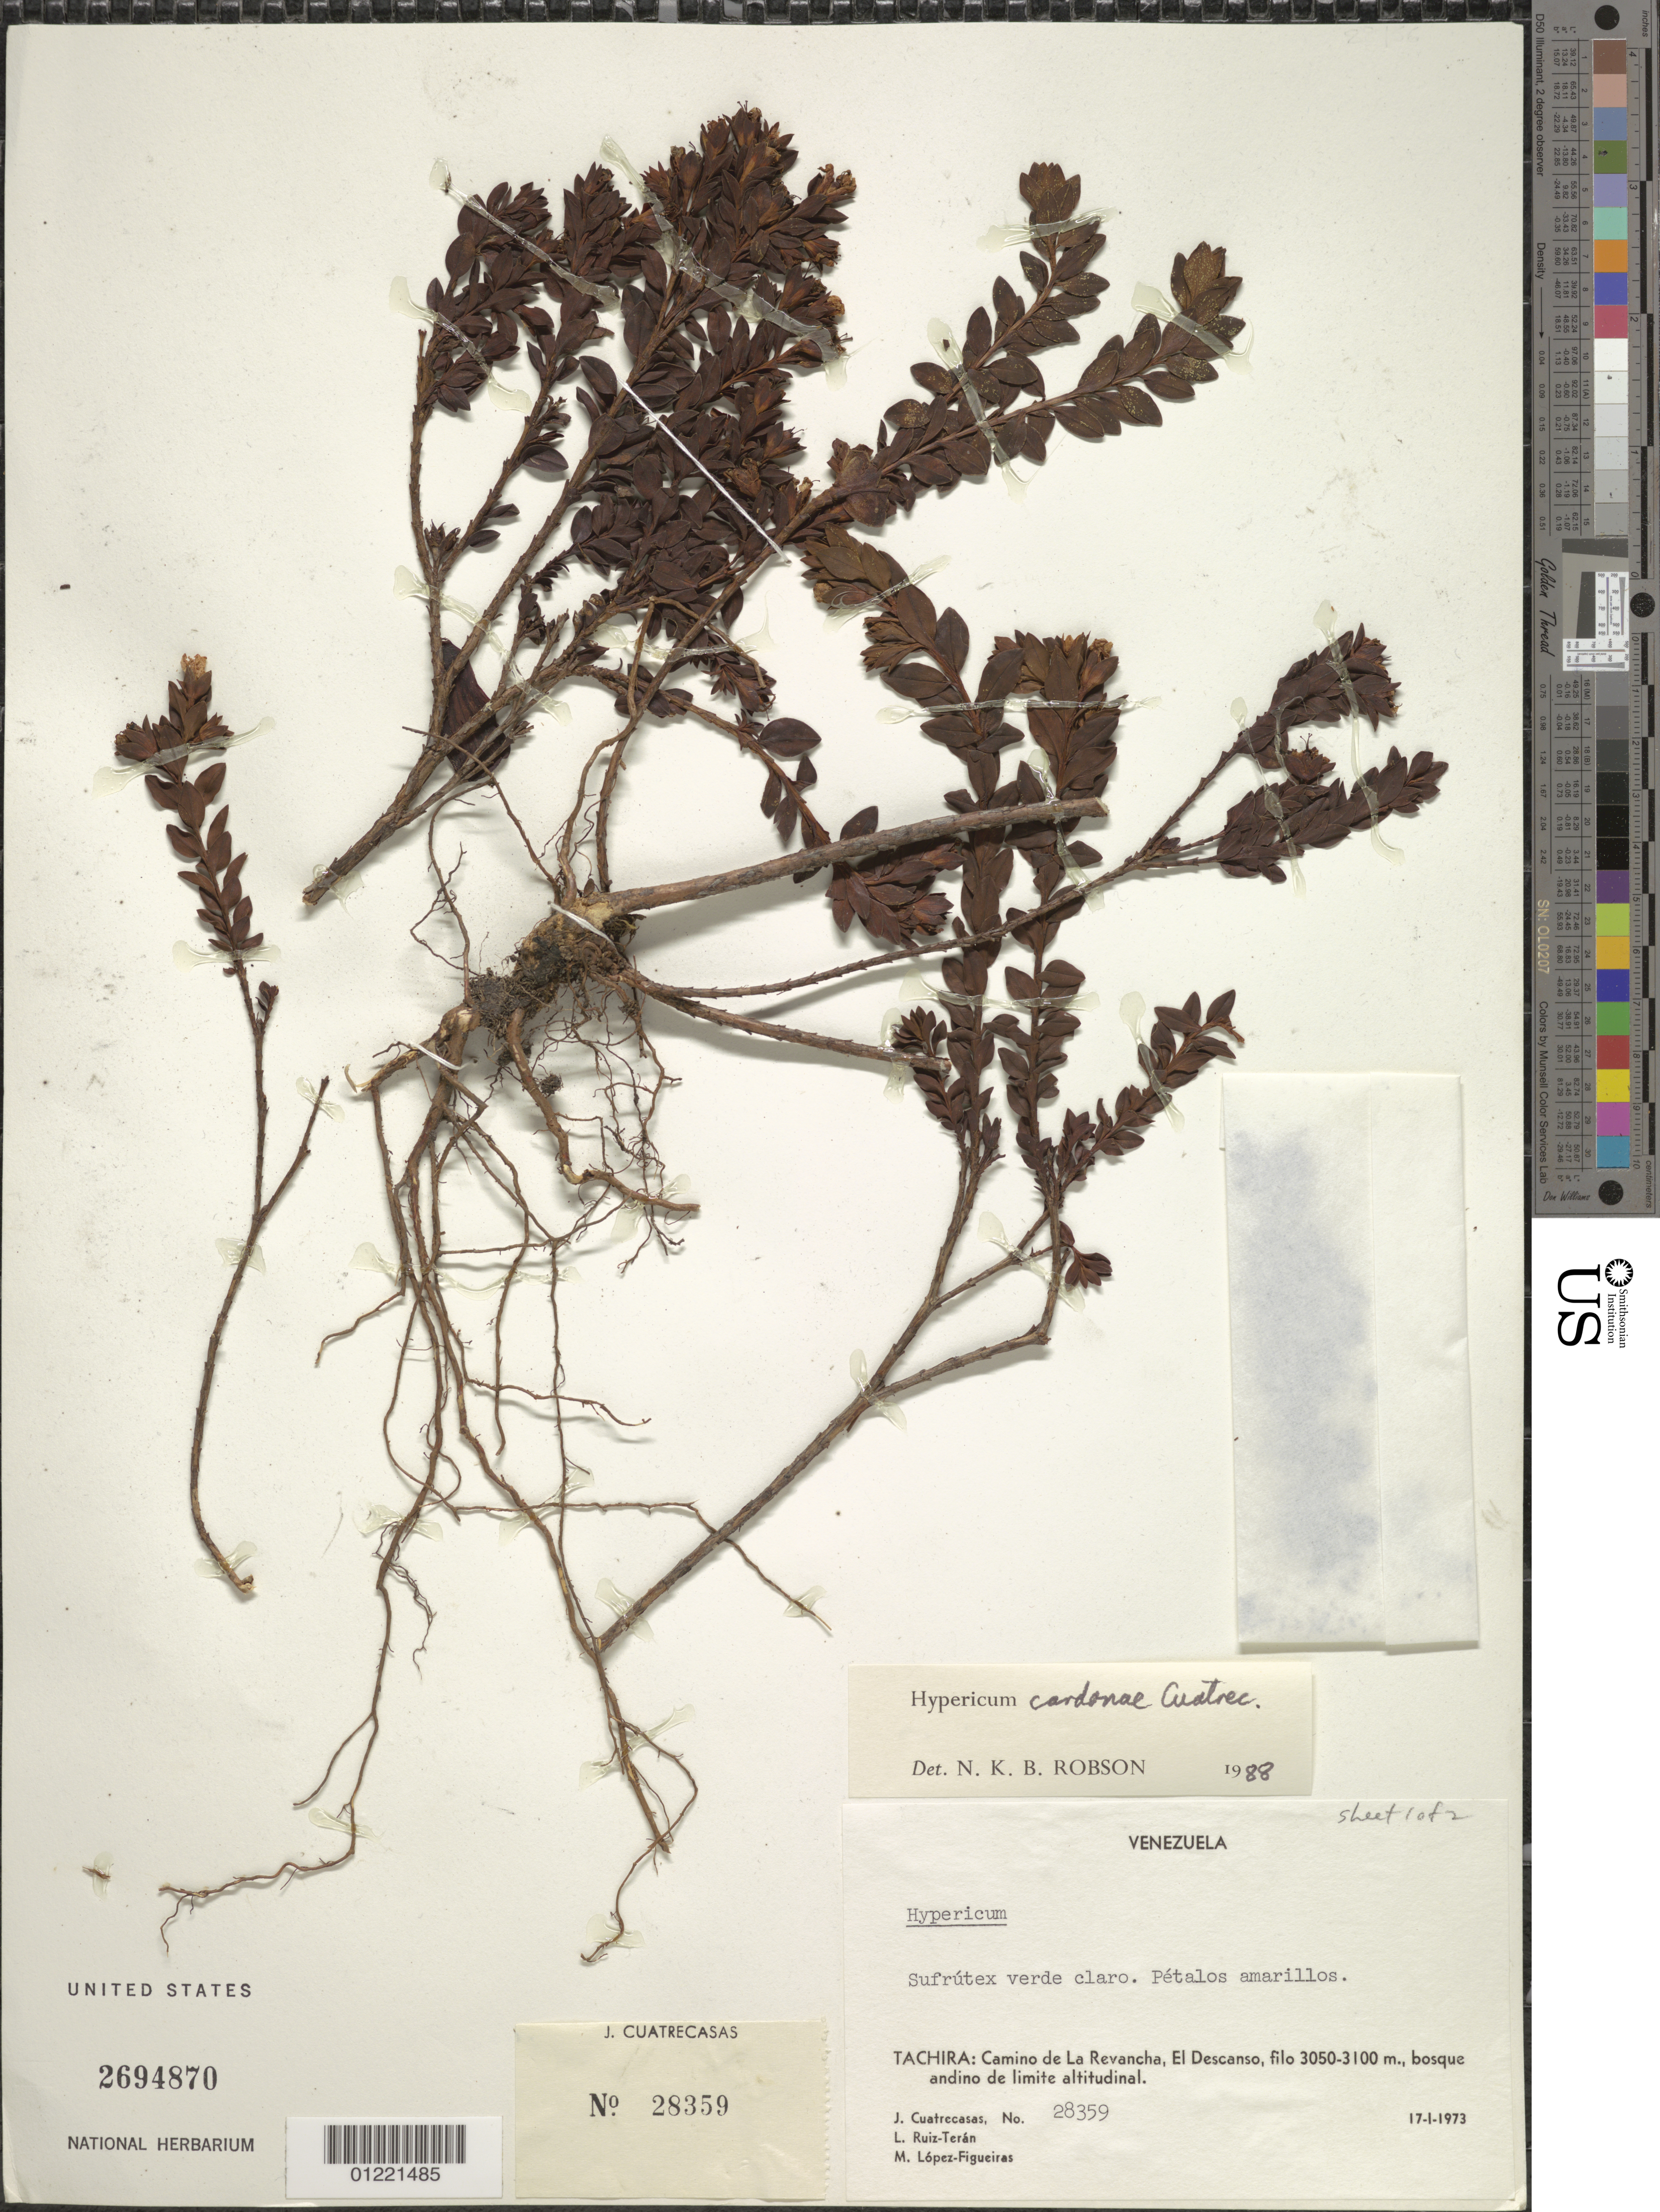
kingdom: Plantae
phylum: Tracheophyta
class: Magnoliopsida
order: Malpighiales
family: Hypericaceae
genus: Hypericum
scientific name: Hypericum cardonae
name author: Cuatrec.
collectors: J. Cuatrecasas, L. E. Ruíz-Terán & M. López Figueiras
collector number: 28359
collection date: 1973-01-17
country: Venezuela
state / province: Tachira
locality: Camino de La Revancha, El Descanso, filo, bosque andino de limite altitudinal.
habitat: bosques andino de limite altitudinal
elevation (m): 3050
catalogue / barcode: US 2694870